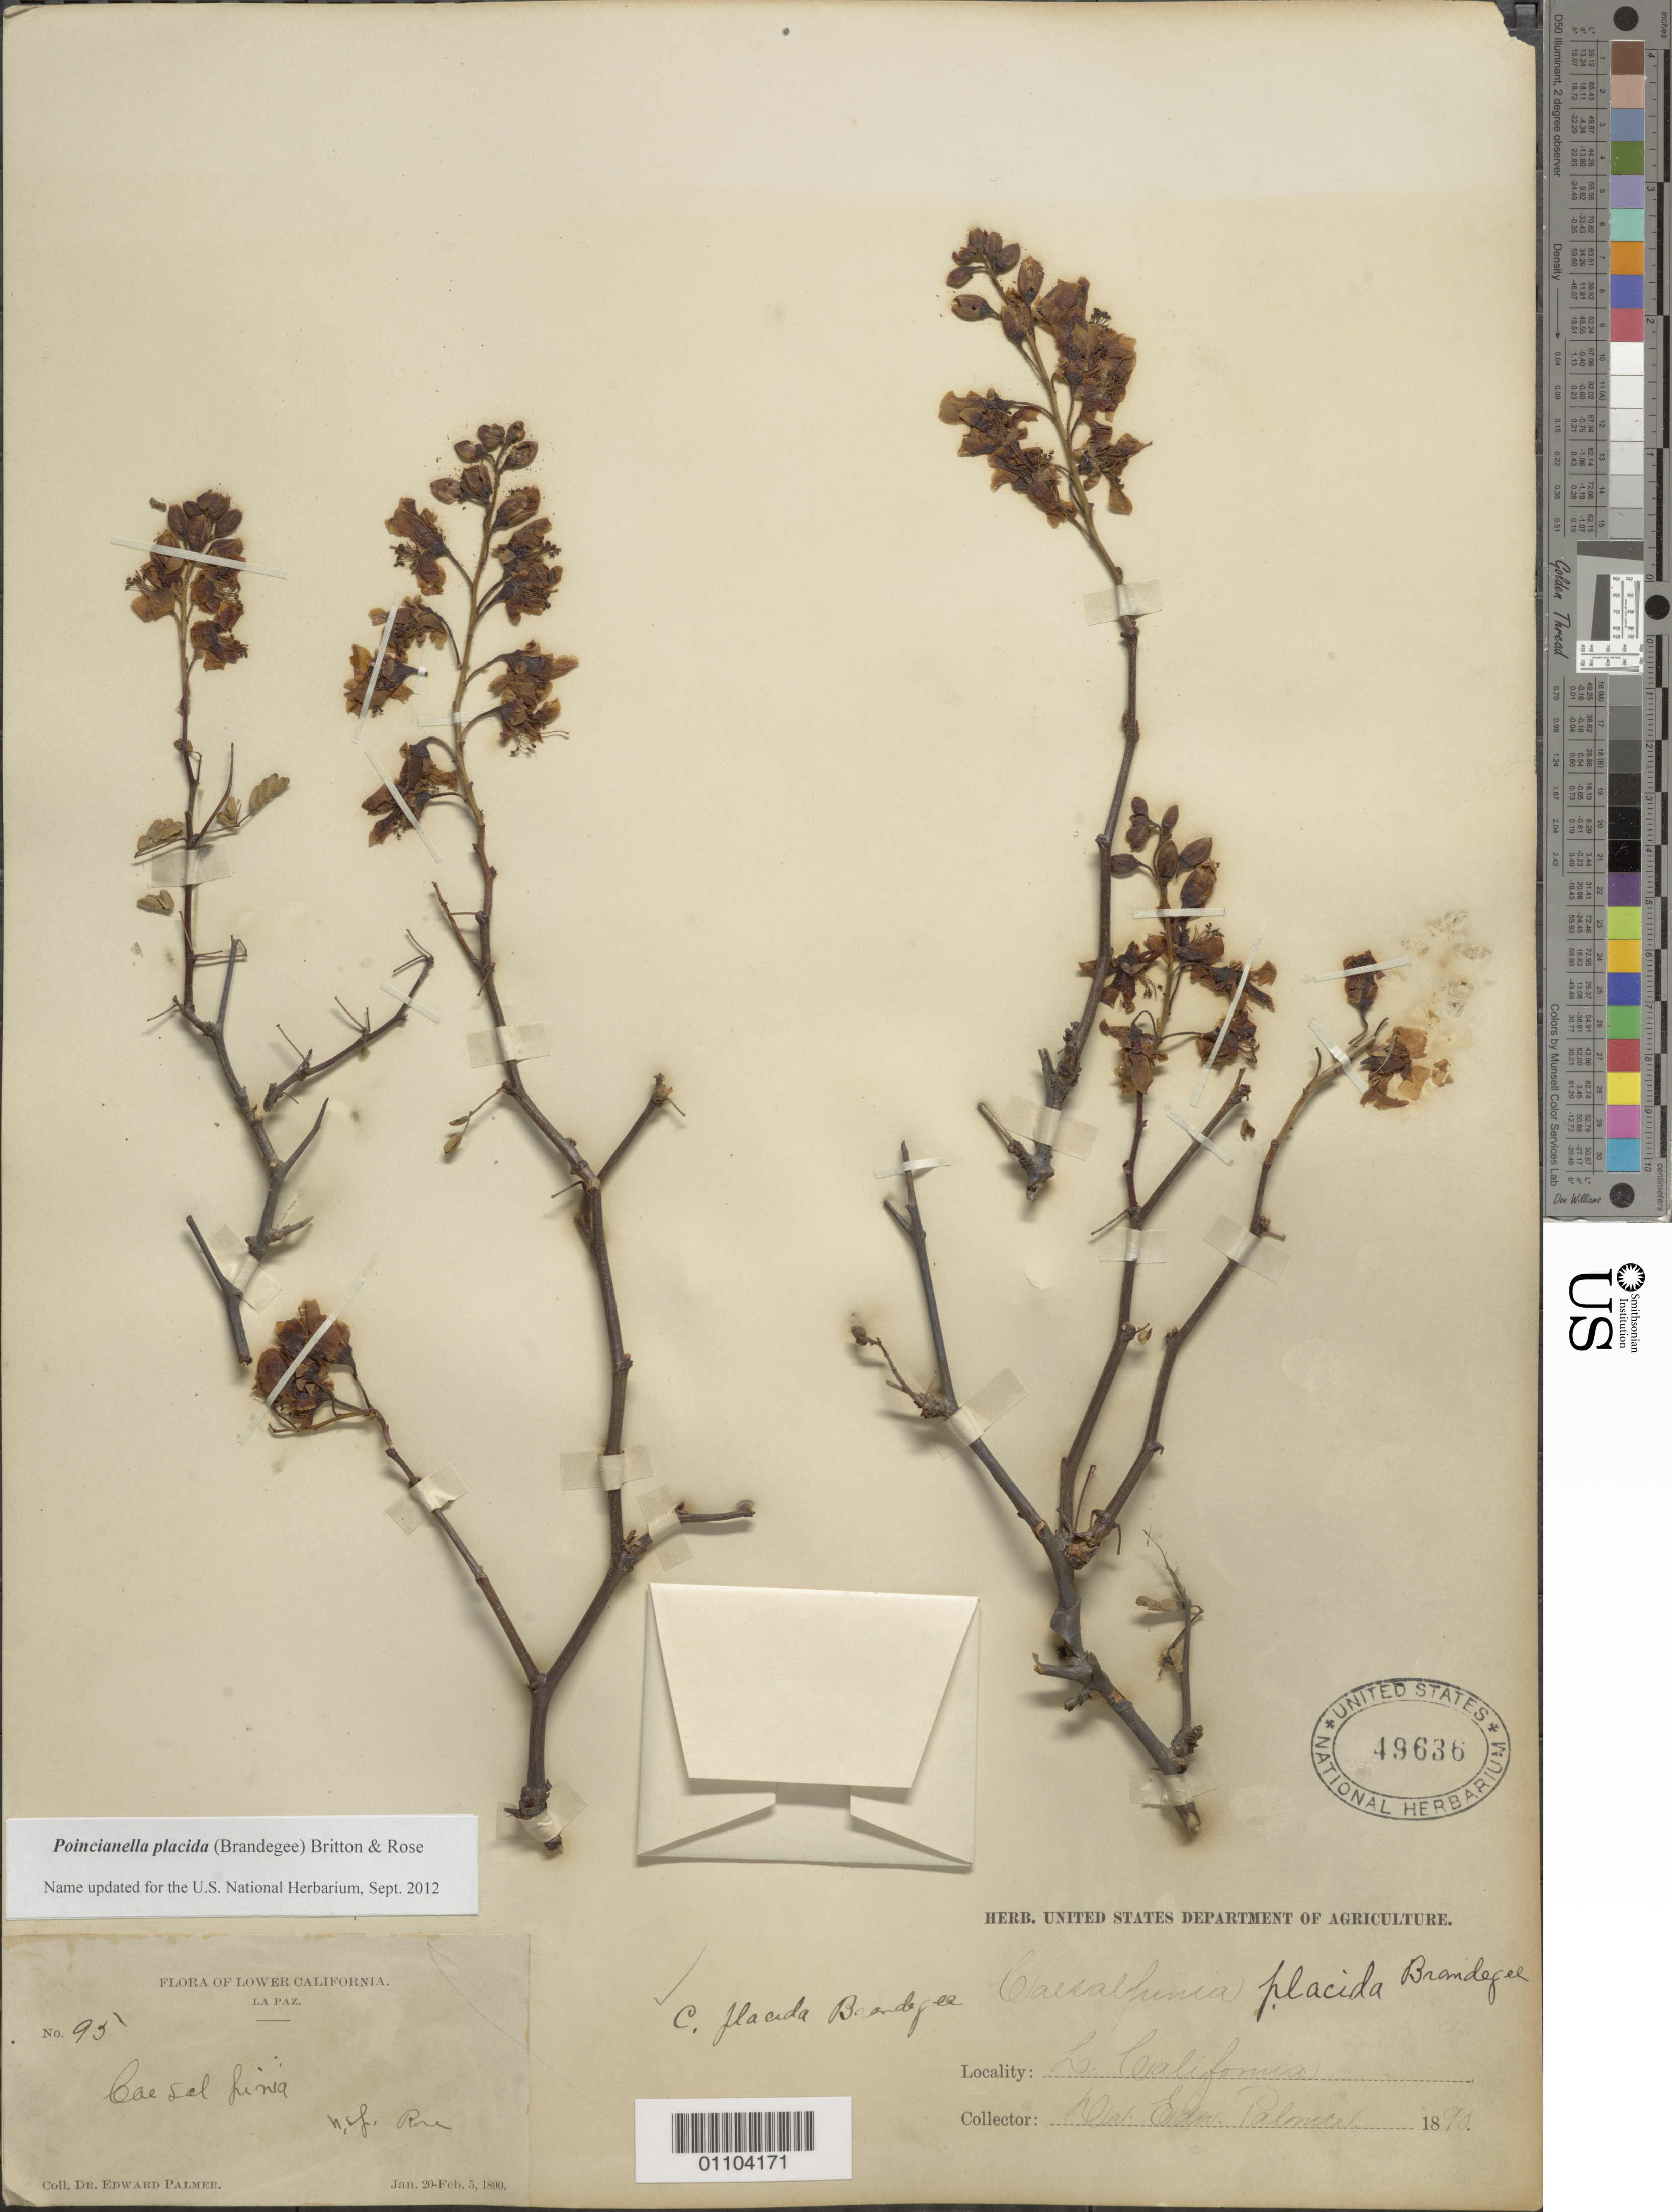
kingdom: Plantae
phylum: Tracheophyta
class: Magnoliopsida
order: Fabales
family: Fabaceae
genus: Erythrostemon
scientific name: Erythrostemon placidus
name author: (K. Brandegee) Gagnon & G.P. Lewis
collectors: E. Palmer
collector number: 95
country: United States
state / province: California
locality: La Páz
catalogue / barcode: US 49636